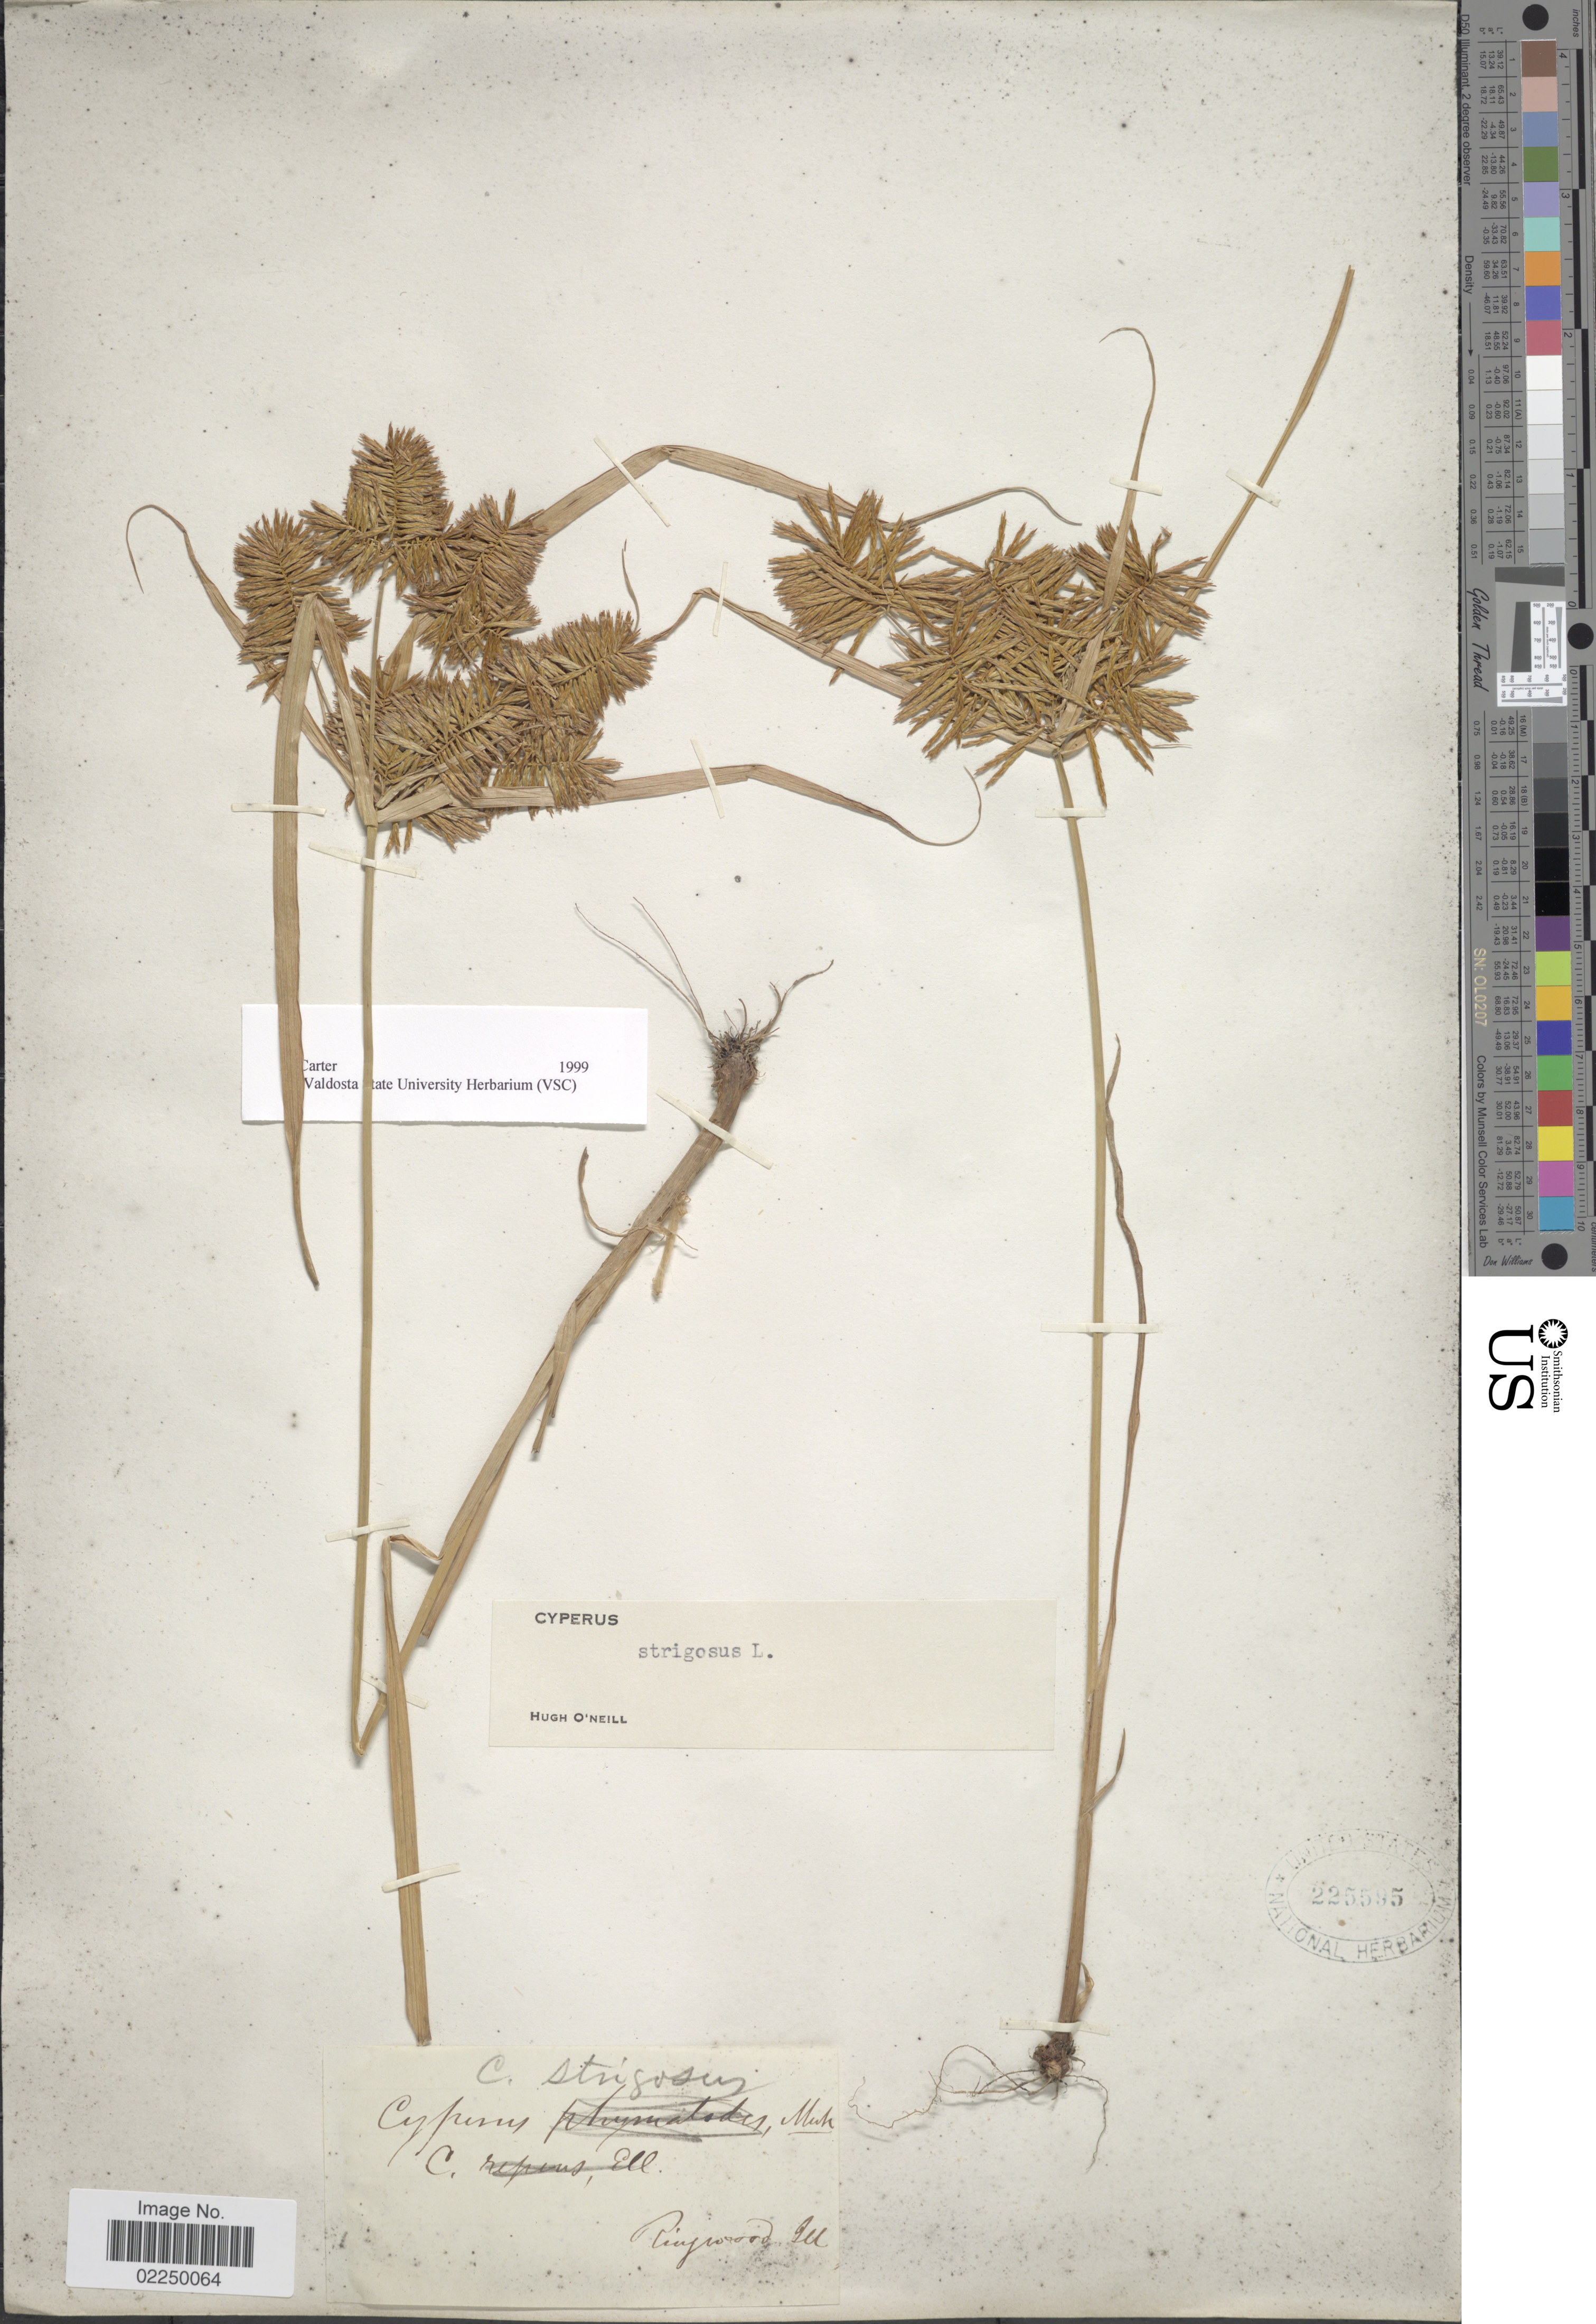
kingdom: Plantae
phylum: Tracheophyta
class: Liliopsida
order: Poales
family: Cyperaceae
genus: Cyperus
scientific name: Cyperus strigosus L.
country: United States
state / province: Illinois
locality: Ringwood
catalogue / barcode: US 225595